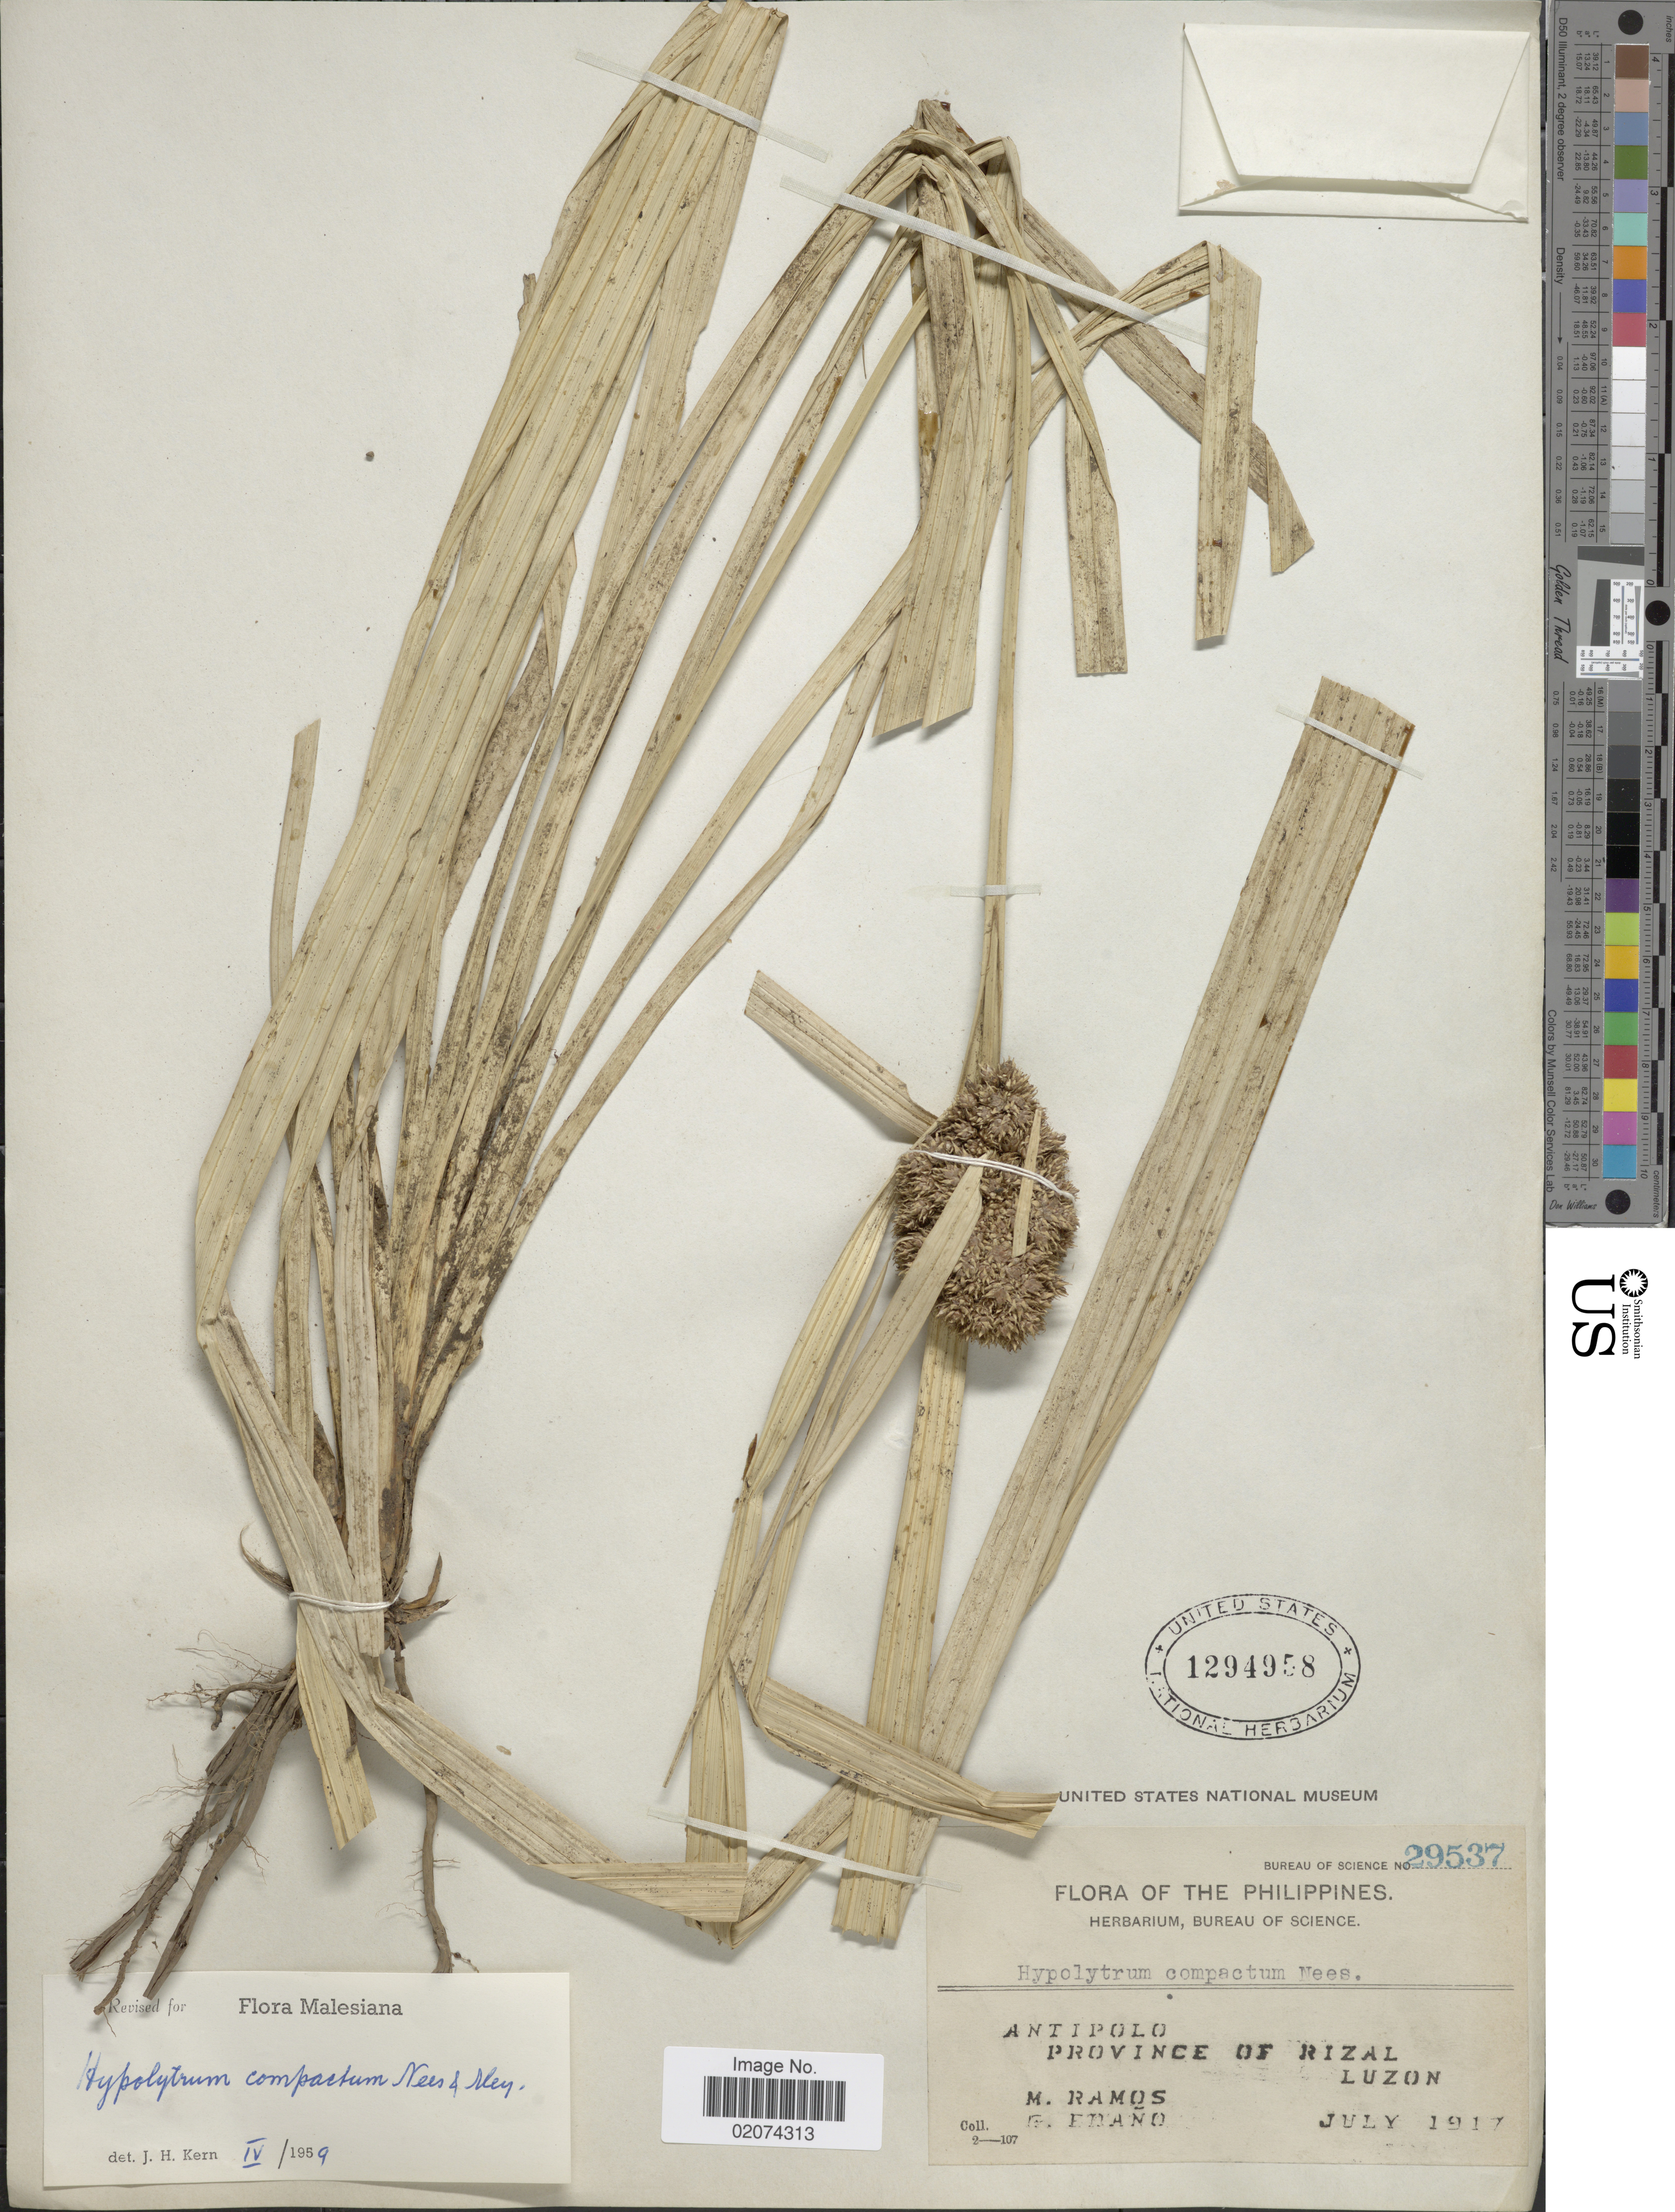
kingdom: Plantae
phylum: Tracheophyta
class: Liliopsida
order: Poales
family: Cyperaceae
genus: Hypolytrum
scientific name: Hypolytrum compactum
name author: Nees & Meyen ex Kunth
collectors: M. Ramos & G. Edaño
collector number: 29537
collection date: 1917-07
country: Philippines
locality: Antipolo, Province of Rizal, Luzon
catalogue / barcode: US 1294958